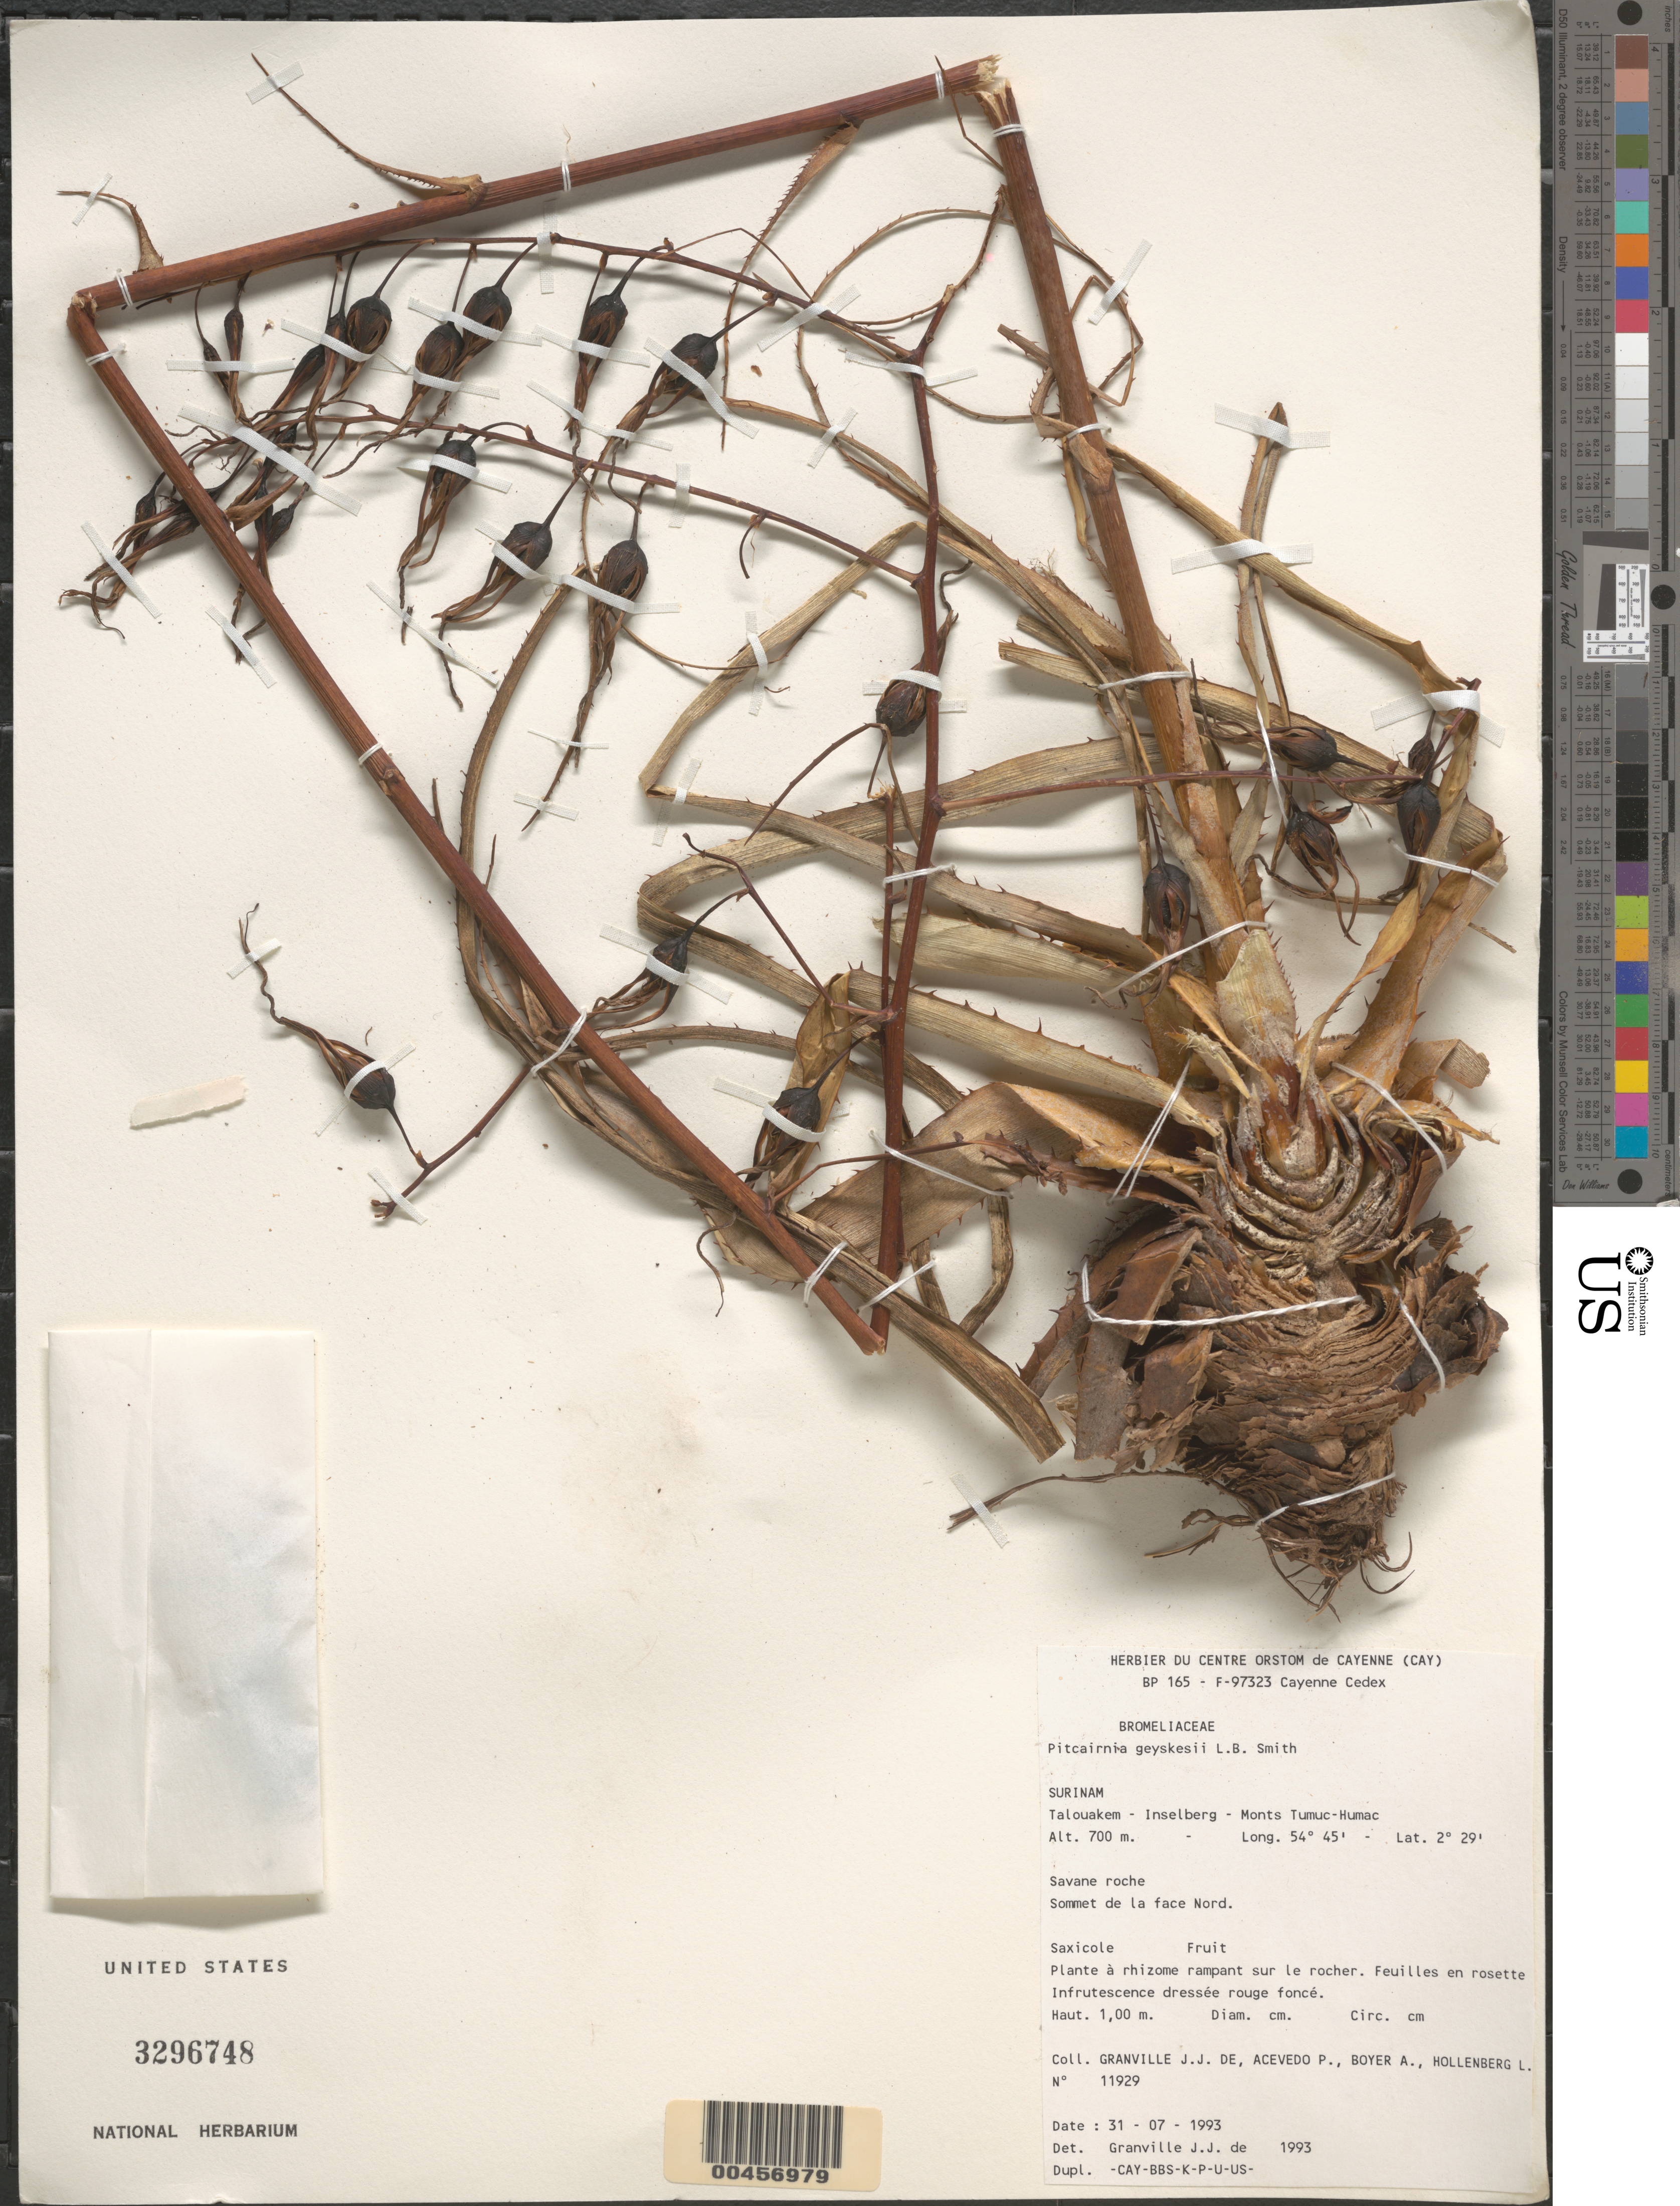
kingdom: Plantae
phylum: Tracheophyta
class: Liliopsida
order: Poales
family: Bromeliaceae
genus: Pitcairnia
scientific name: Pitcairnia geyskesii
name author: L.B. Sm.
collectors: J.-J. de Granville, P. Acevedo-Rodr., A. Boyer & L. Hollenberg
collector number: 11929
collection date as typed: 31 Jul 1993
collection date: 1993-07-31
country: Suriname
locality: Talouakem, inselberg, monts tumuc-humac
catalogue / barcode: US 3296748